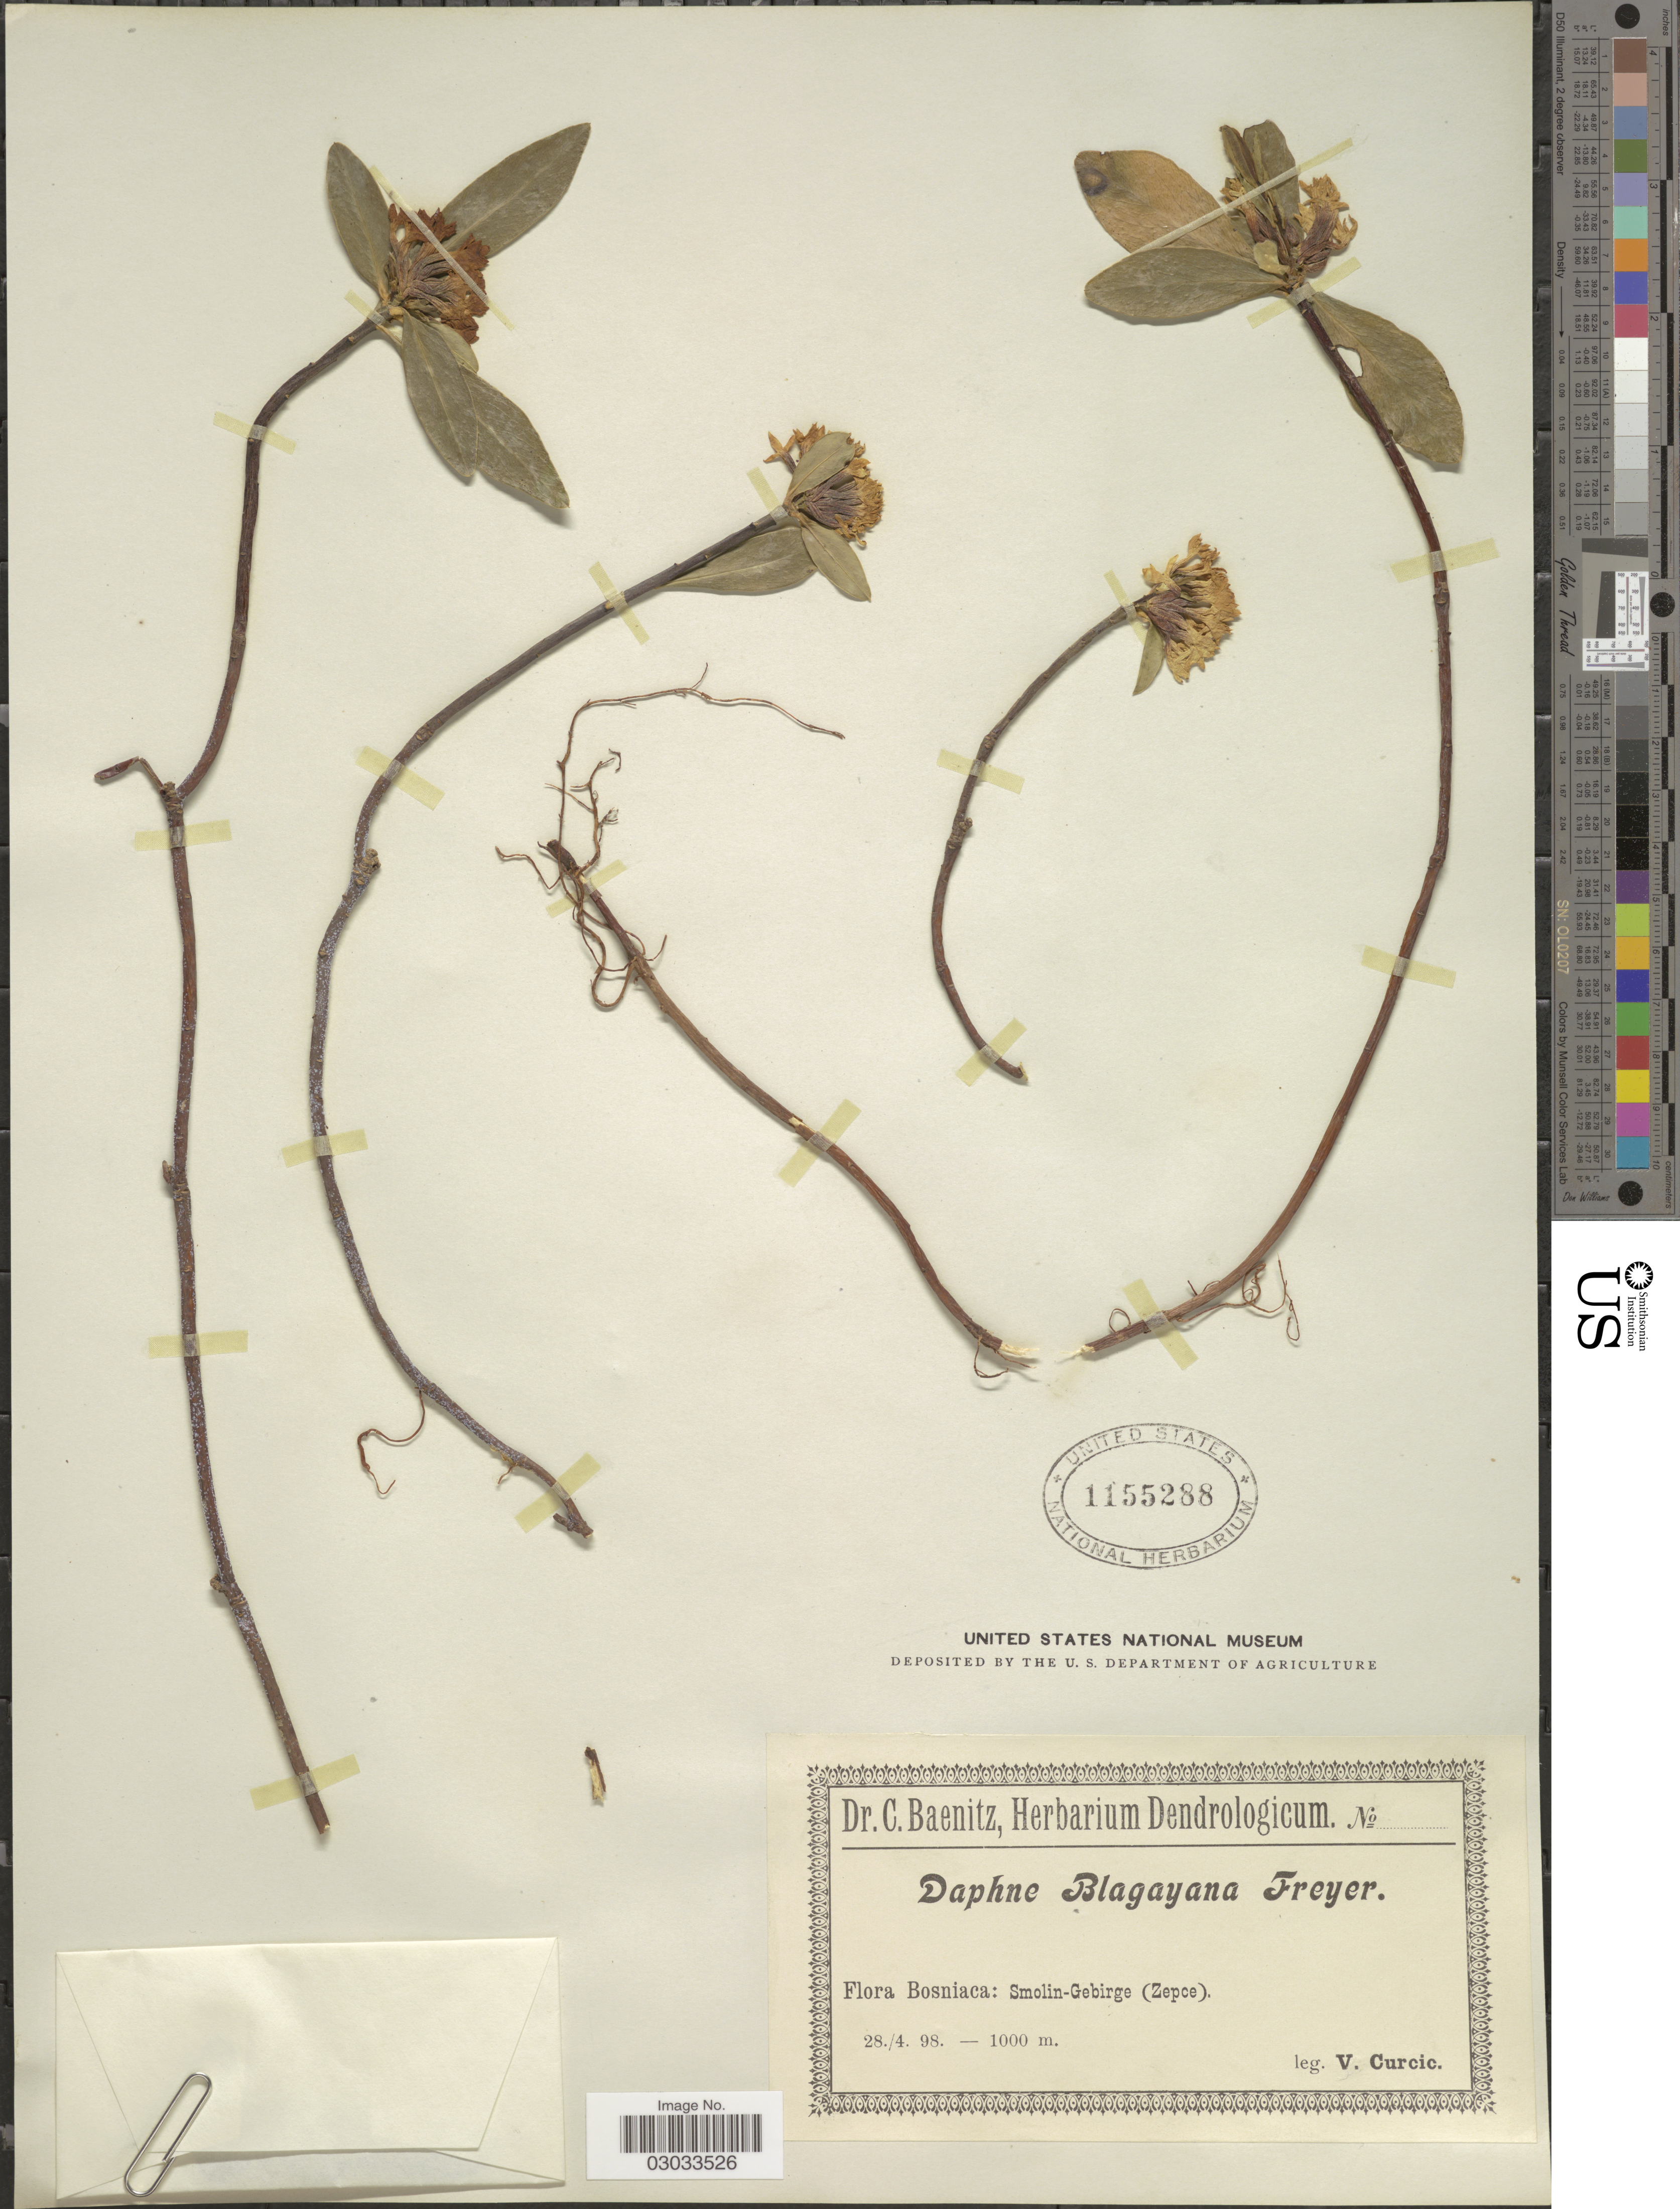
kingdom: Plantae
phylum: Tracheophyta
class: Magnoliopsida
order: Malvales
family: Thymelaeaceae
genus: Daphne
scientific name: Daphne blagayana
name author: Freyer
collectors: V. Curcic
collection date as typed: Transcribed d/m/y: 28/4/98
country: Bosnia and Herzegovina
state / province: Federation of B&H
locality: Bosniaca: Smolin-Gebirge (Zepce).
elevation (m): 1000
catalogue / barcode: US 1155288